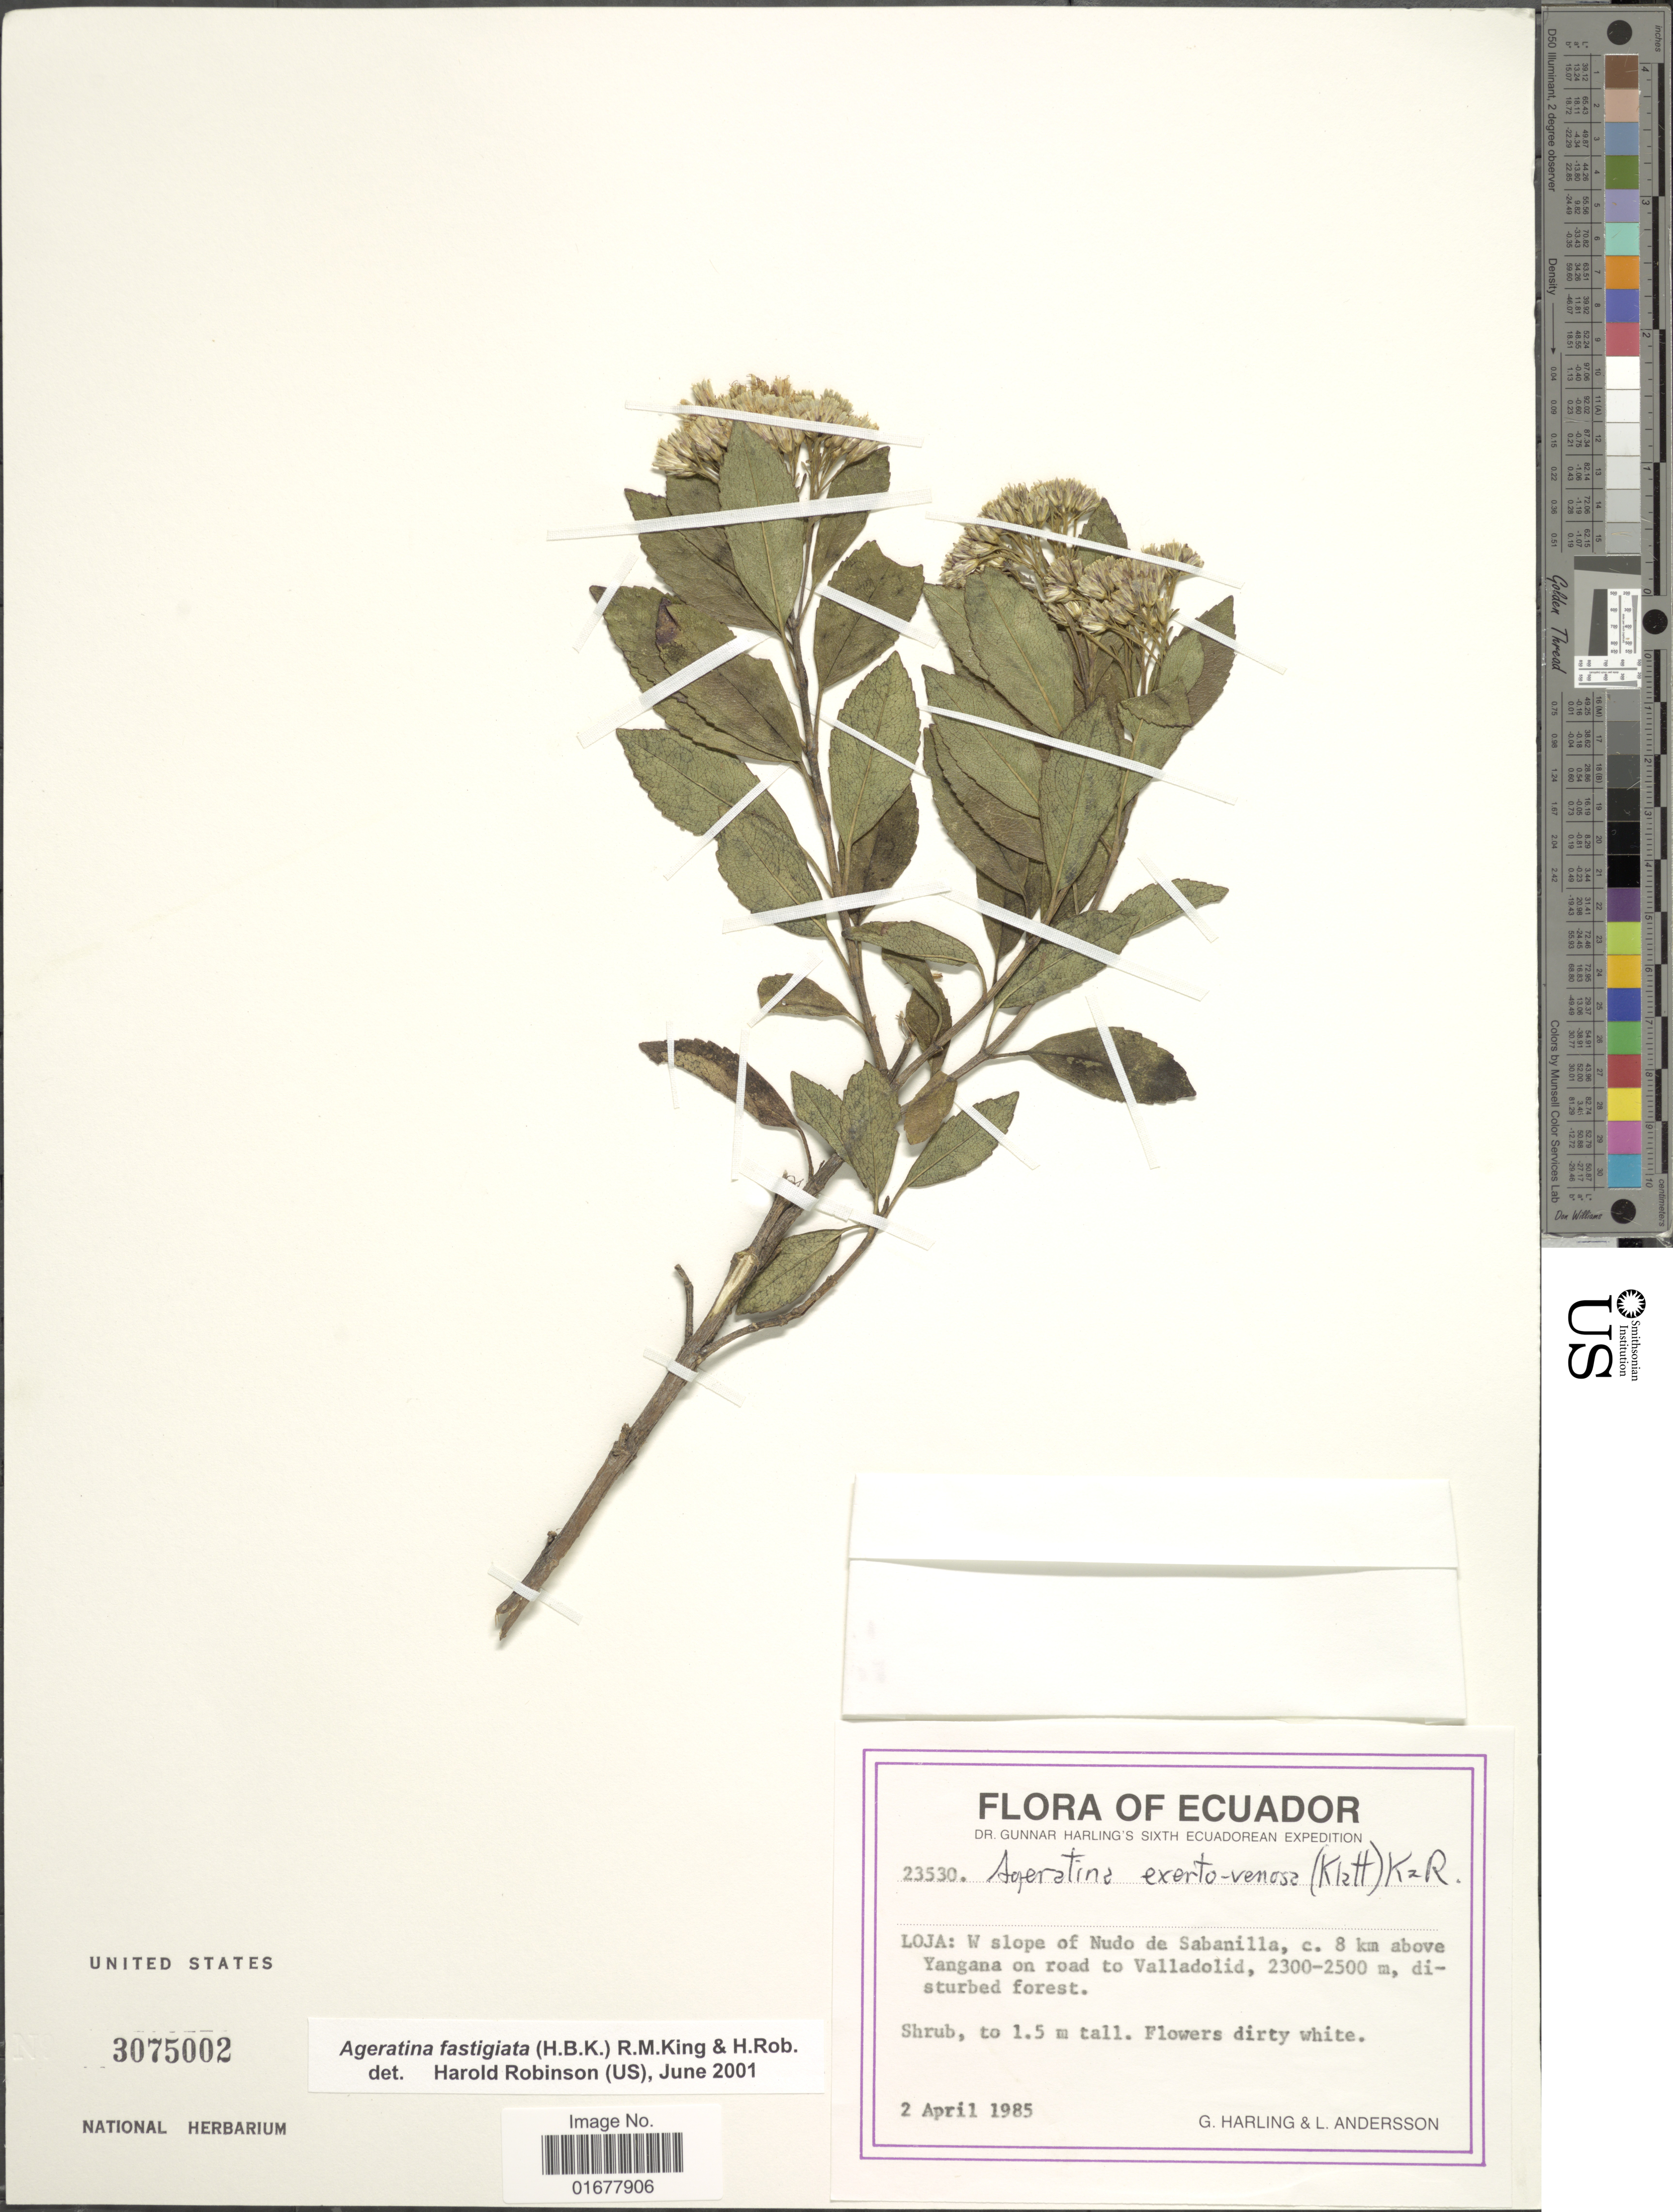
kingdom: Plantae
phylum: Tracheophyta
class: Magnoliopsida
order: Asterales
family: Asteraceae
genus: Ageratina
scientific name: Ageratina exserto-venosa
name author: (Klatt) R.M. King & H. Rob.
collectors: G. Harling & L. Andersson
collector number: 23530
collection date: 1985-04-02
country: Ecuador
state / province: Loja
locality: Loja: W slope of Nudo de Sabanilla, 8 km above Yangana on road to Valledolid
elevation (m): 2300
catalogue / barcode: US 3075002